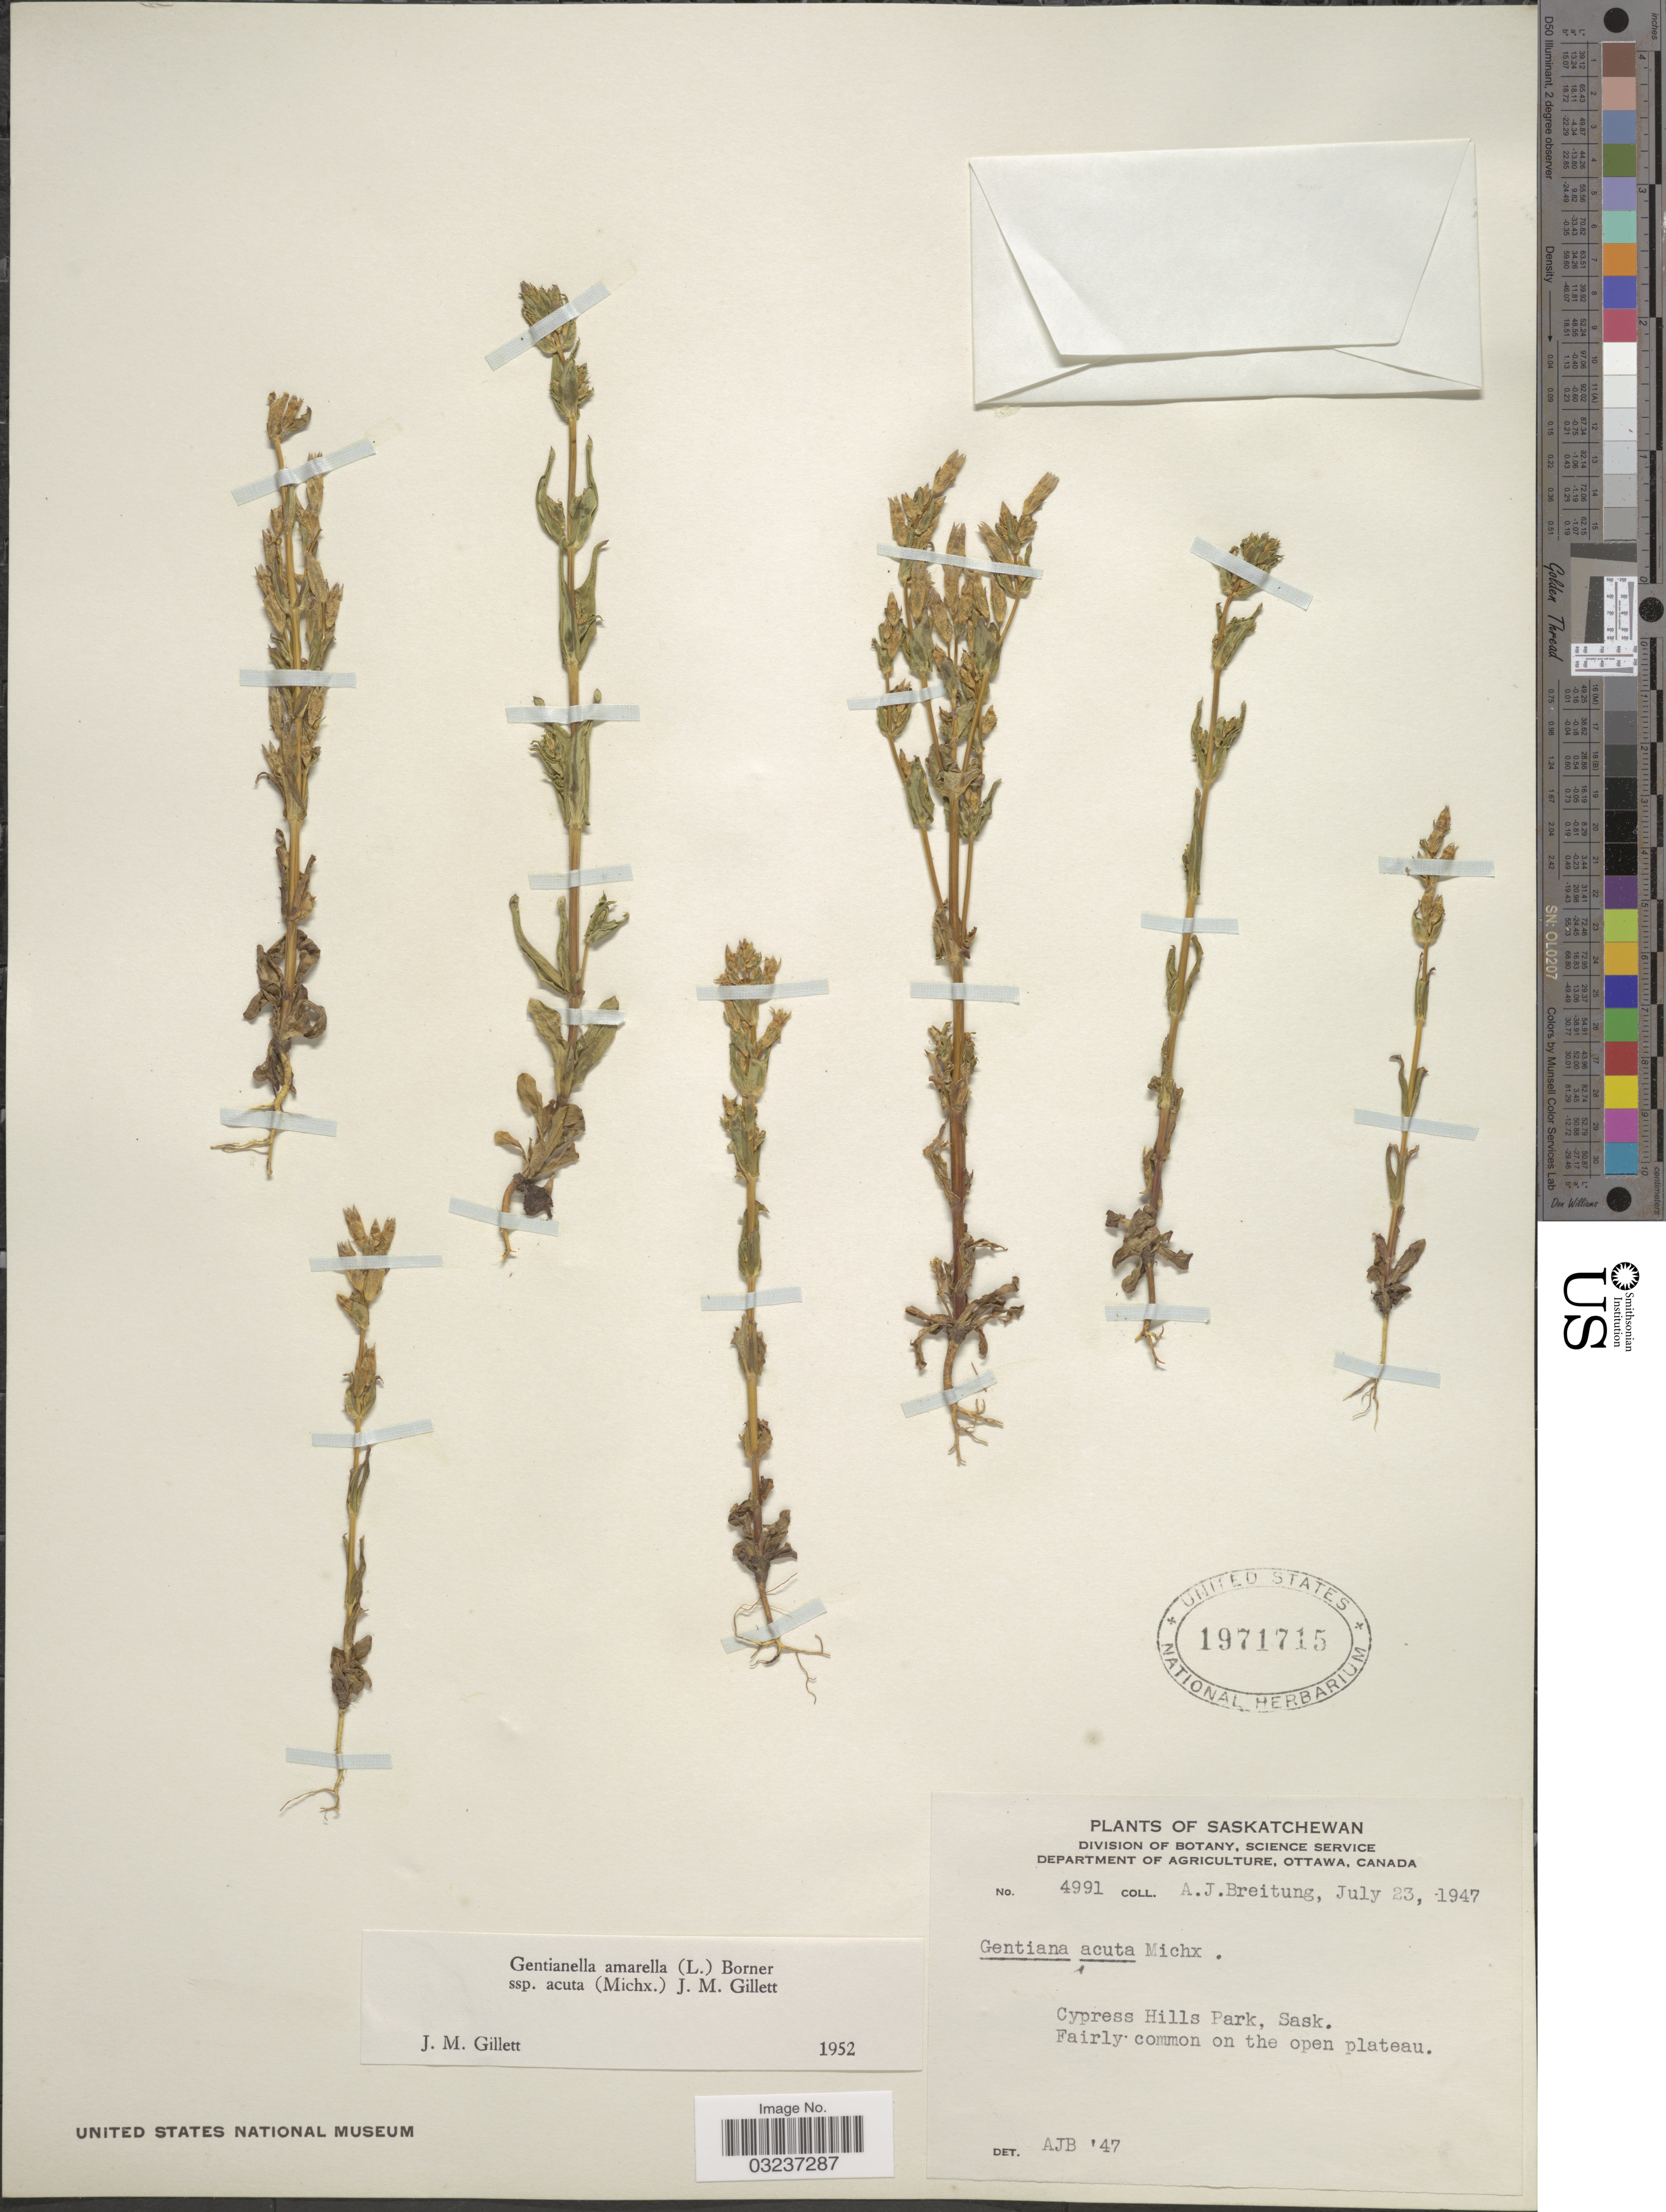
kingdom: Plantae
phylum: Tracheophyta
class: Magnoliopsida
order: Gentianales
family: Gentianaceae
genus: Gentianella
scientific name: Gentianella amarella subsp. acuta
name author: (Michx.) J.M. Gillett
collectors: A. Breitung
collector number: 4991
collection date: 1947-07-23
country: Canada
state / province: Saskatchewan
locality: Cypress Hills Park, Sask.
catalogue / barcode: US 1971715